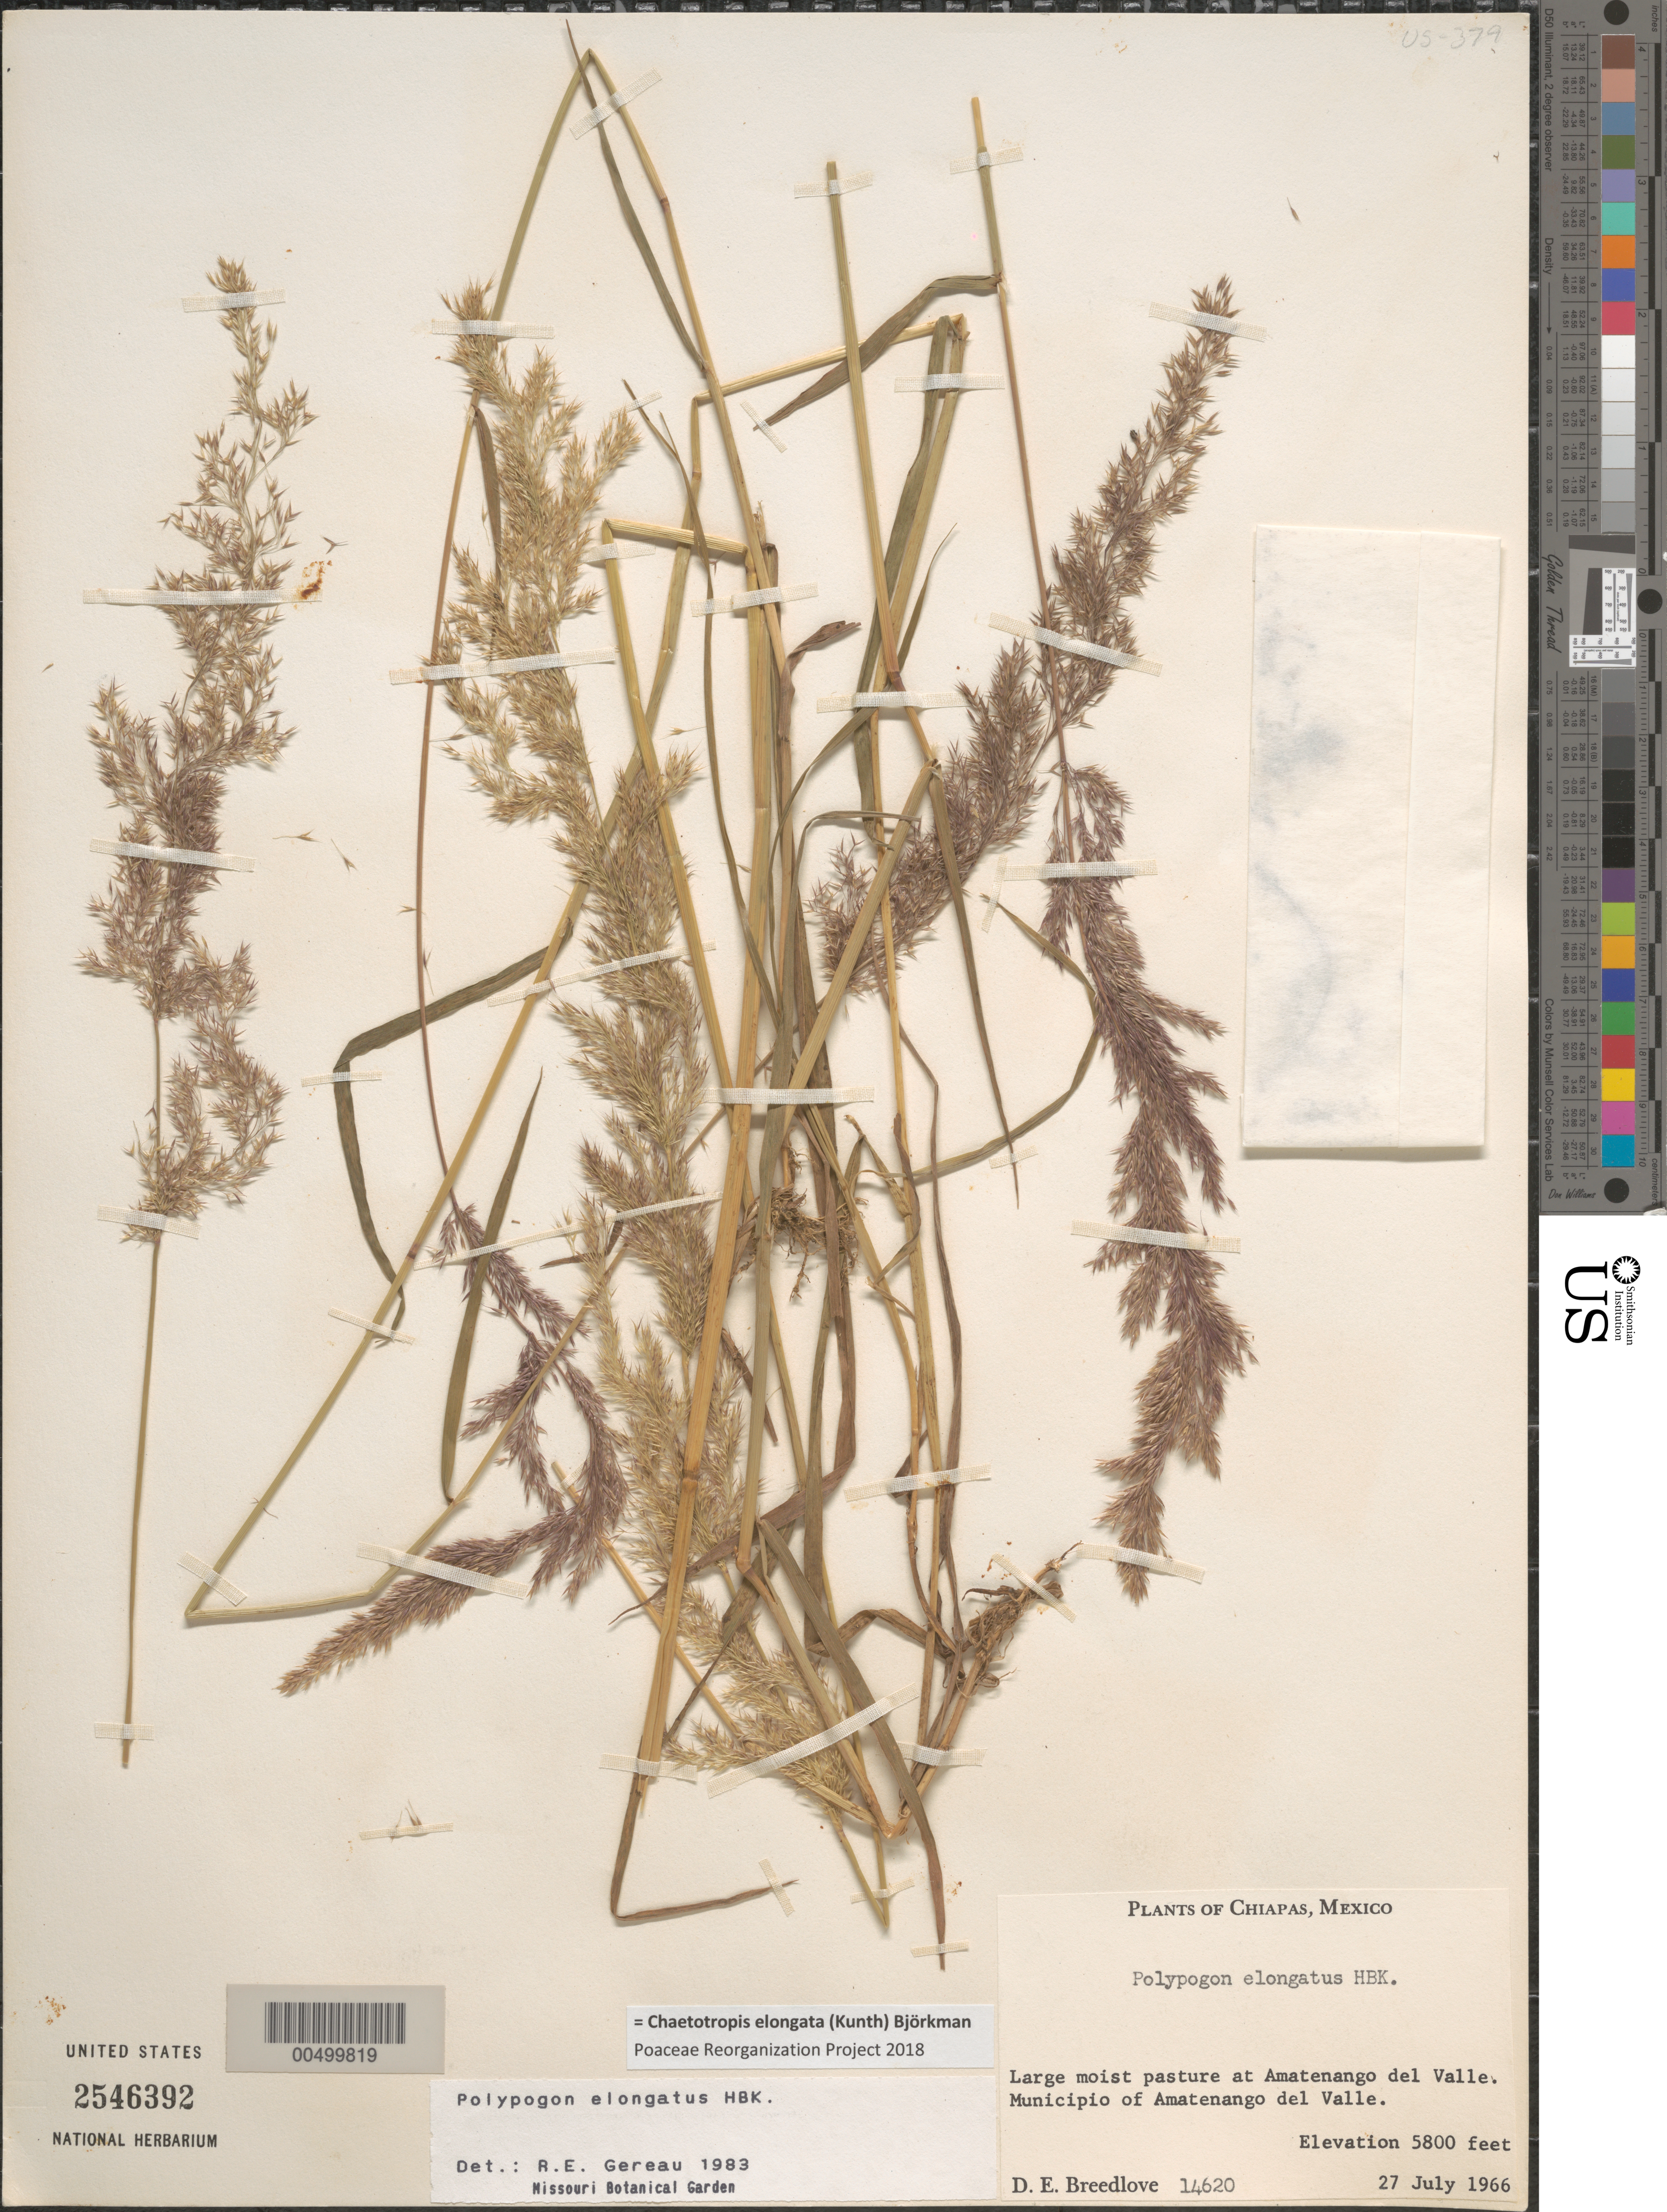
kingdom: Plantae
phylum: Tracheophyta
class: Liliopsida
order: Poales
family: Poaceae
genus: Chaetotropis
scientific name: Chaetotropis elongata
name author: (Kunth) Björkman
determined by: Poaceae Reorganization Project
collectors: D. E. Breedlove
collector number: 14620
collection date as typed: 27 Jul 1966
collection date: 1966-07-27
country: Mexico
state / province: Chiapas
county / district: Amatenango del Valle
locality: Amatenango del Valle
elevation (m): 1768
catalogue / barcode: US 2546392